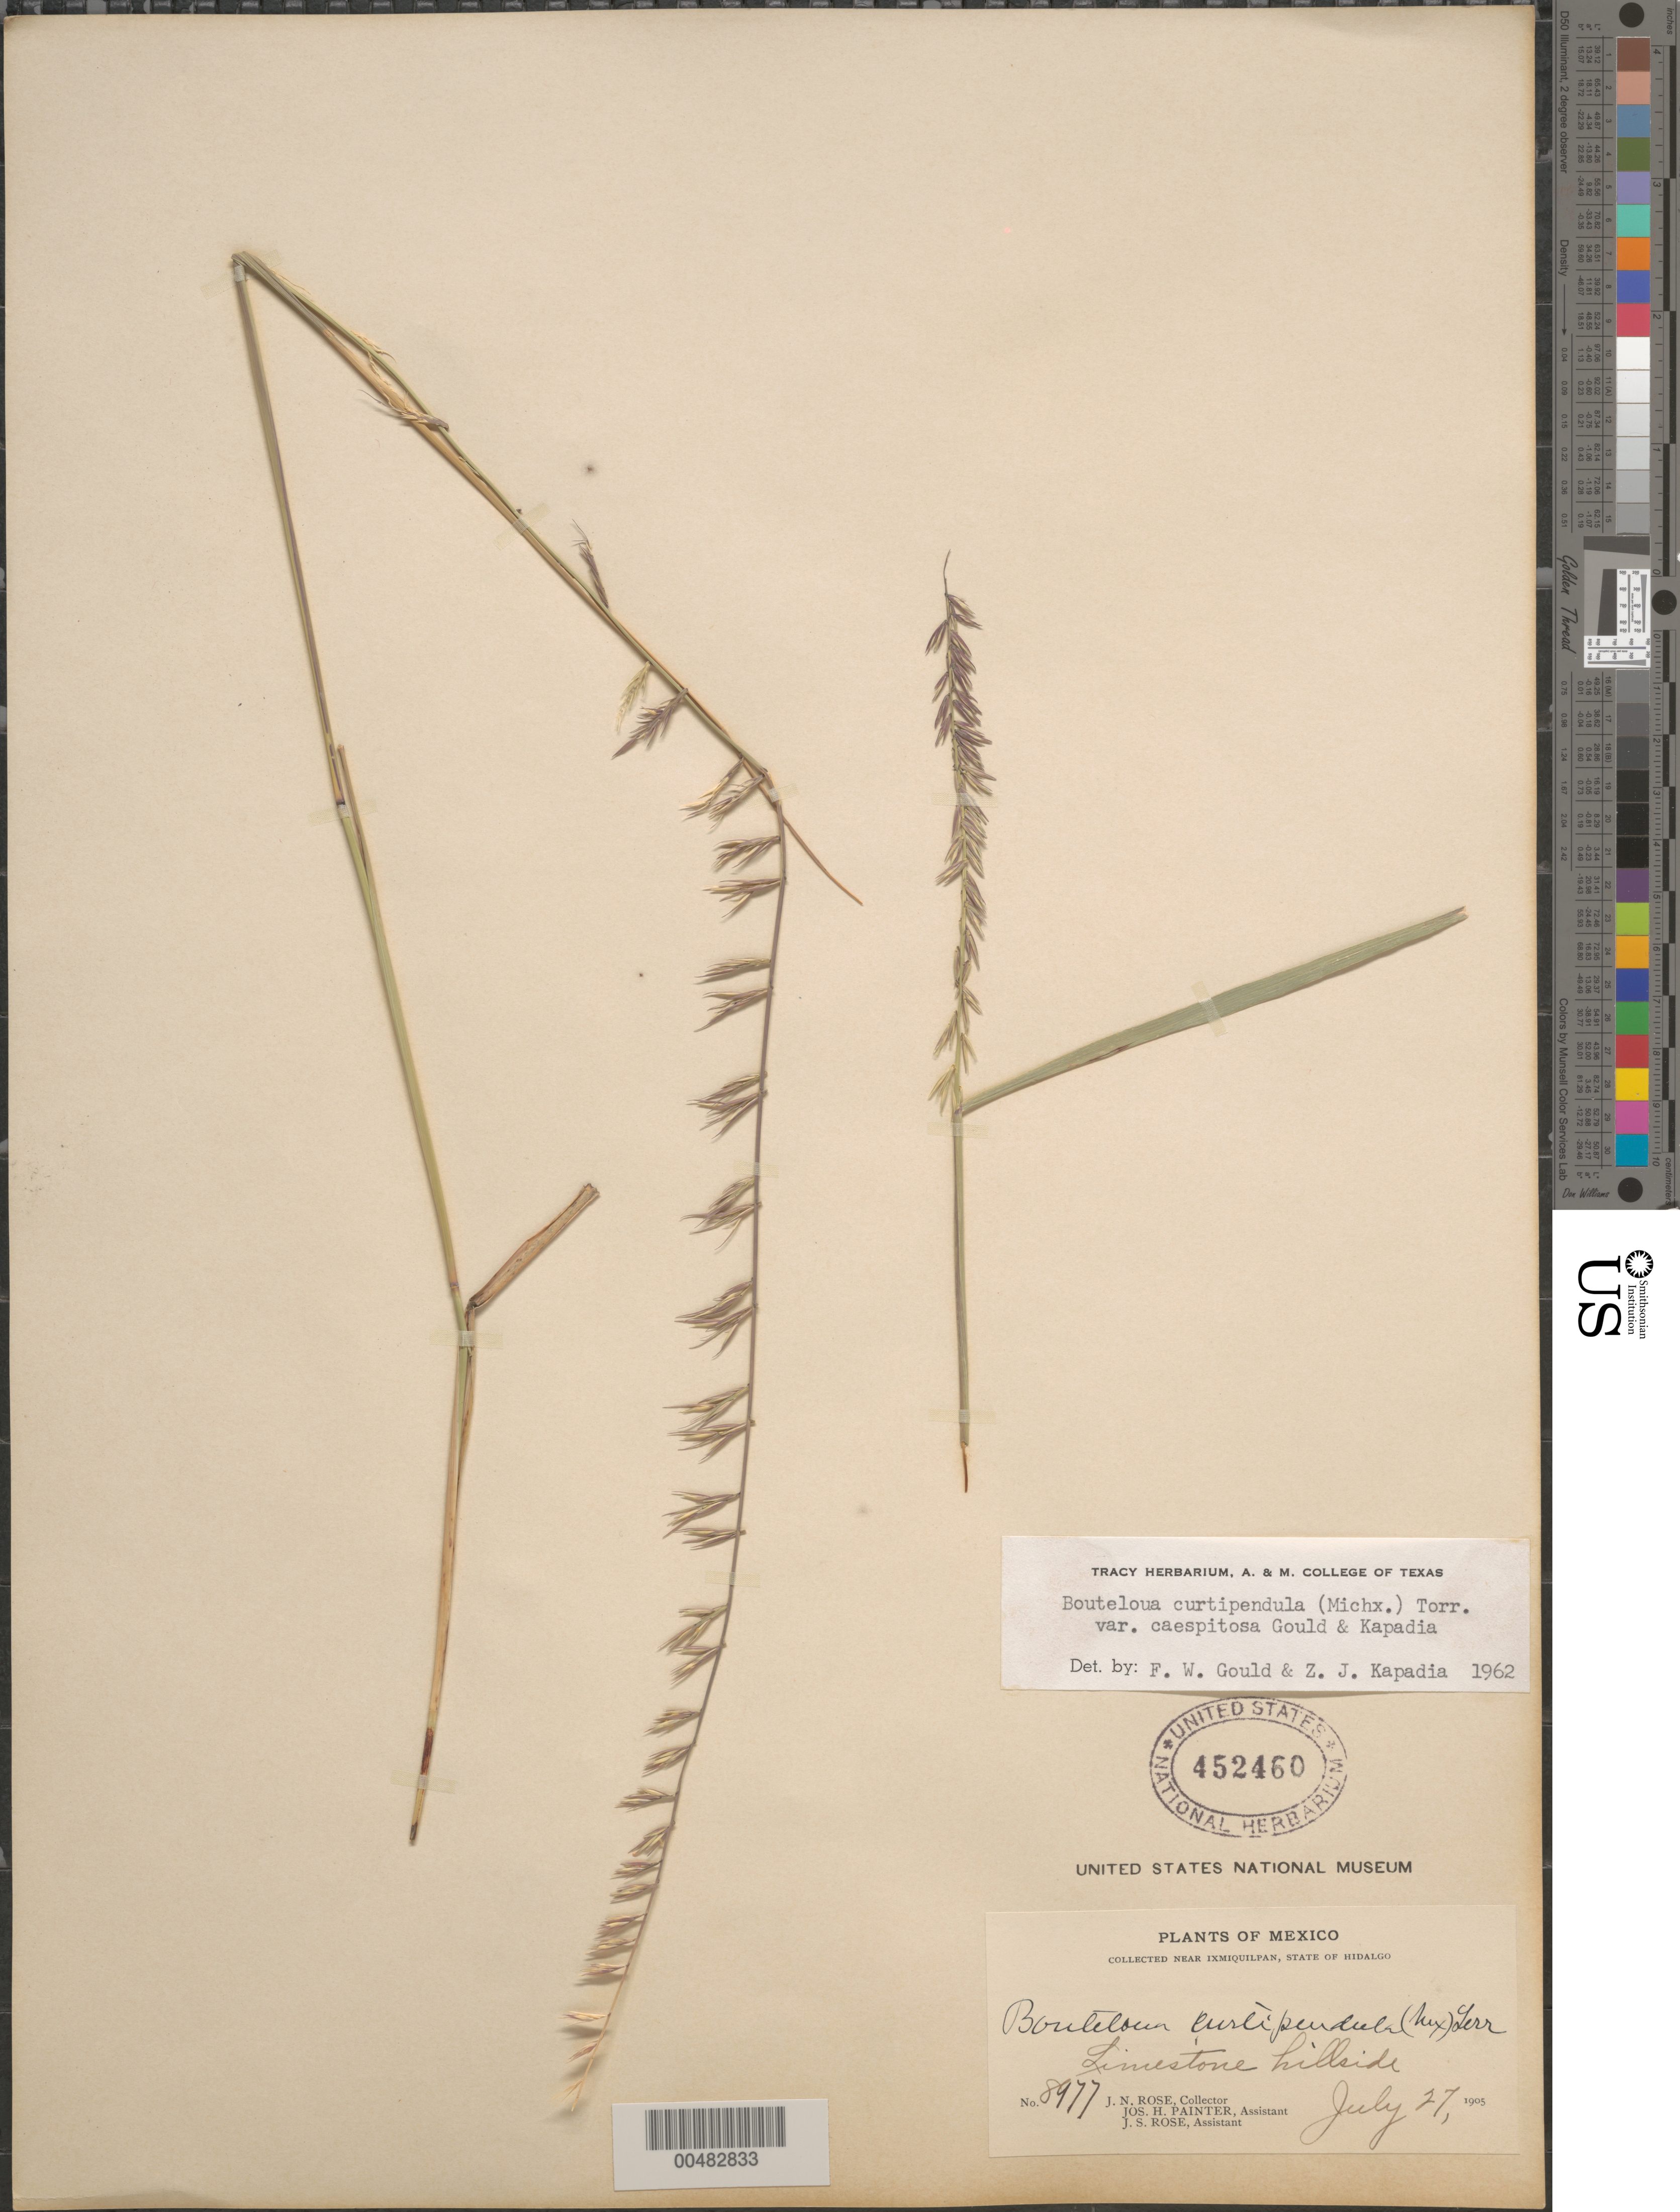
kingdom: Plantae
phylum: Tracheophyta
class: Liliopsida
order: Poales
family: Poaceae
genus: Bouteloua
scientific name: Bouteloua curtipendula var. caespitosa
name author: Gould & Kapadia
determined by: Gould, F. W.; Kapadia, Zarir J.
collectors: J. N. Rose, J. H. Painter & J. S. Rose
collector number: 8977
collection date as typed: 27 Jul 1905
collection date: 1905-07-27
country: Mexico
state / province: Hidalgo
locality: Near Ixmiquilpan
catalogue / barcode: US 452460